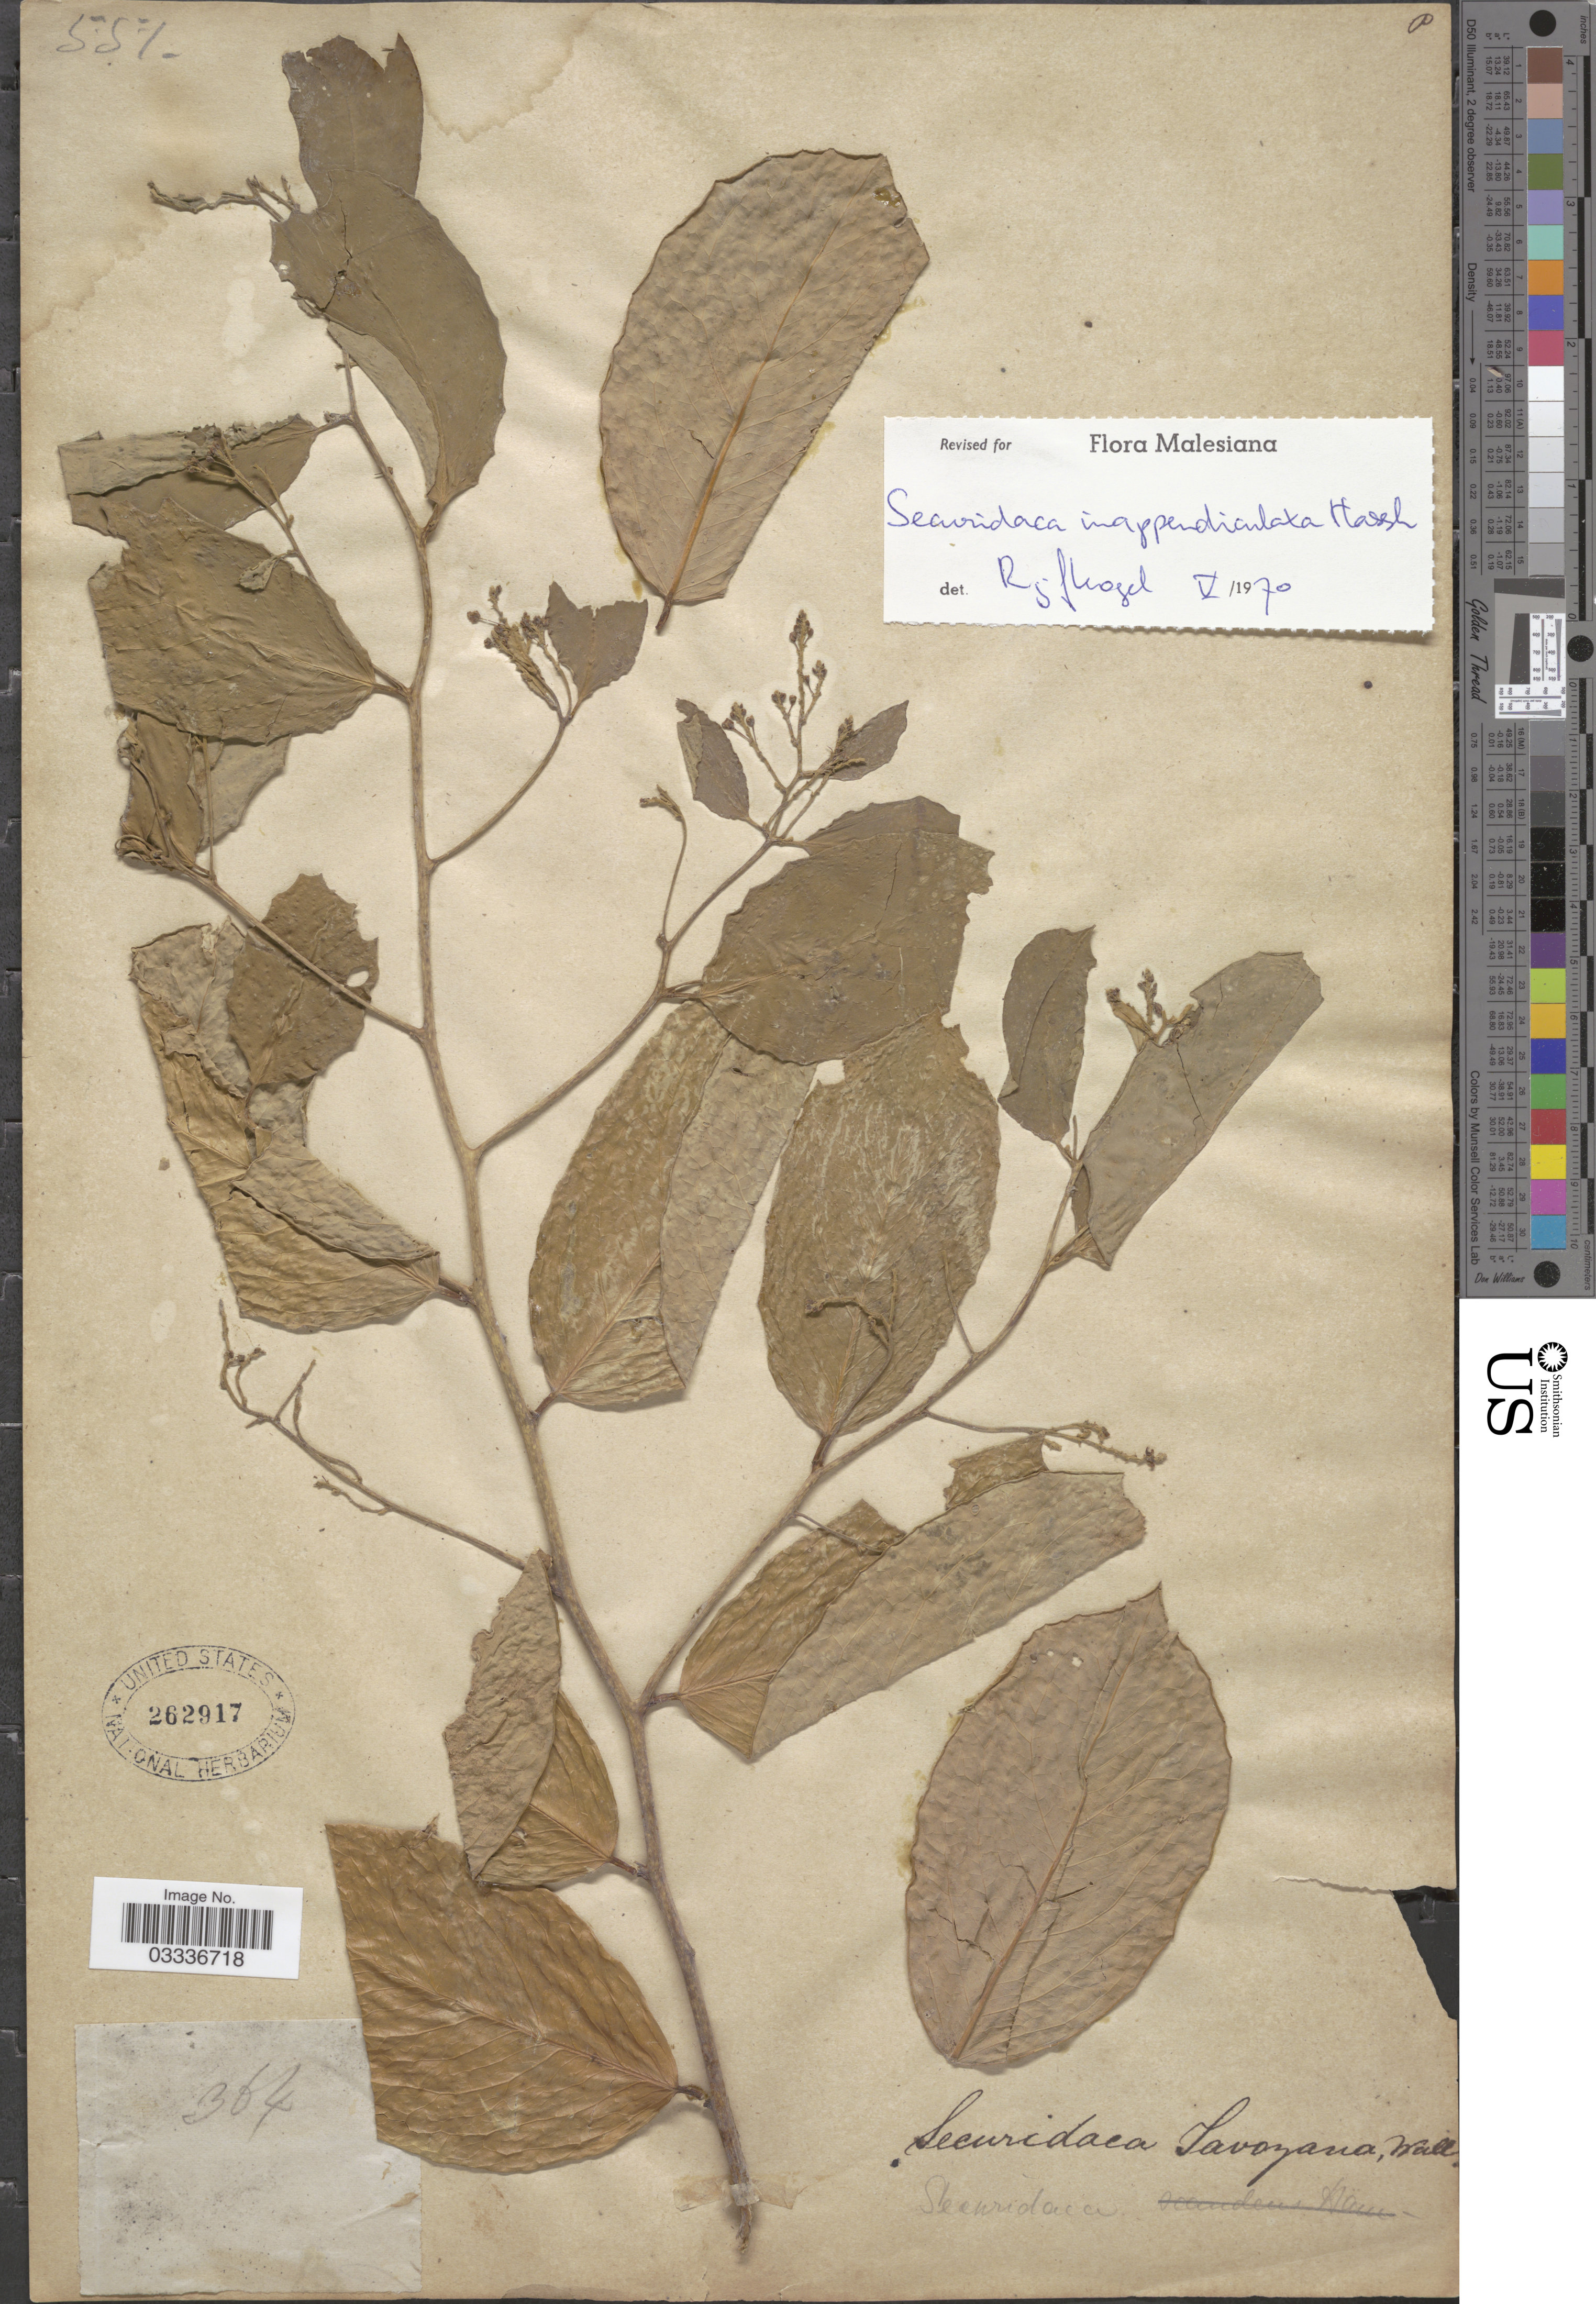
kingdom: Plantae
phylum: Tracheophyta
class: Magnoliopsida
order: Fabales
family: Polygalaceae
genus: Securidaca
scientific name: Securidaca inappendiculata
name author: Hassk.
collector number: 364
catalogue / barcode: US 262917